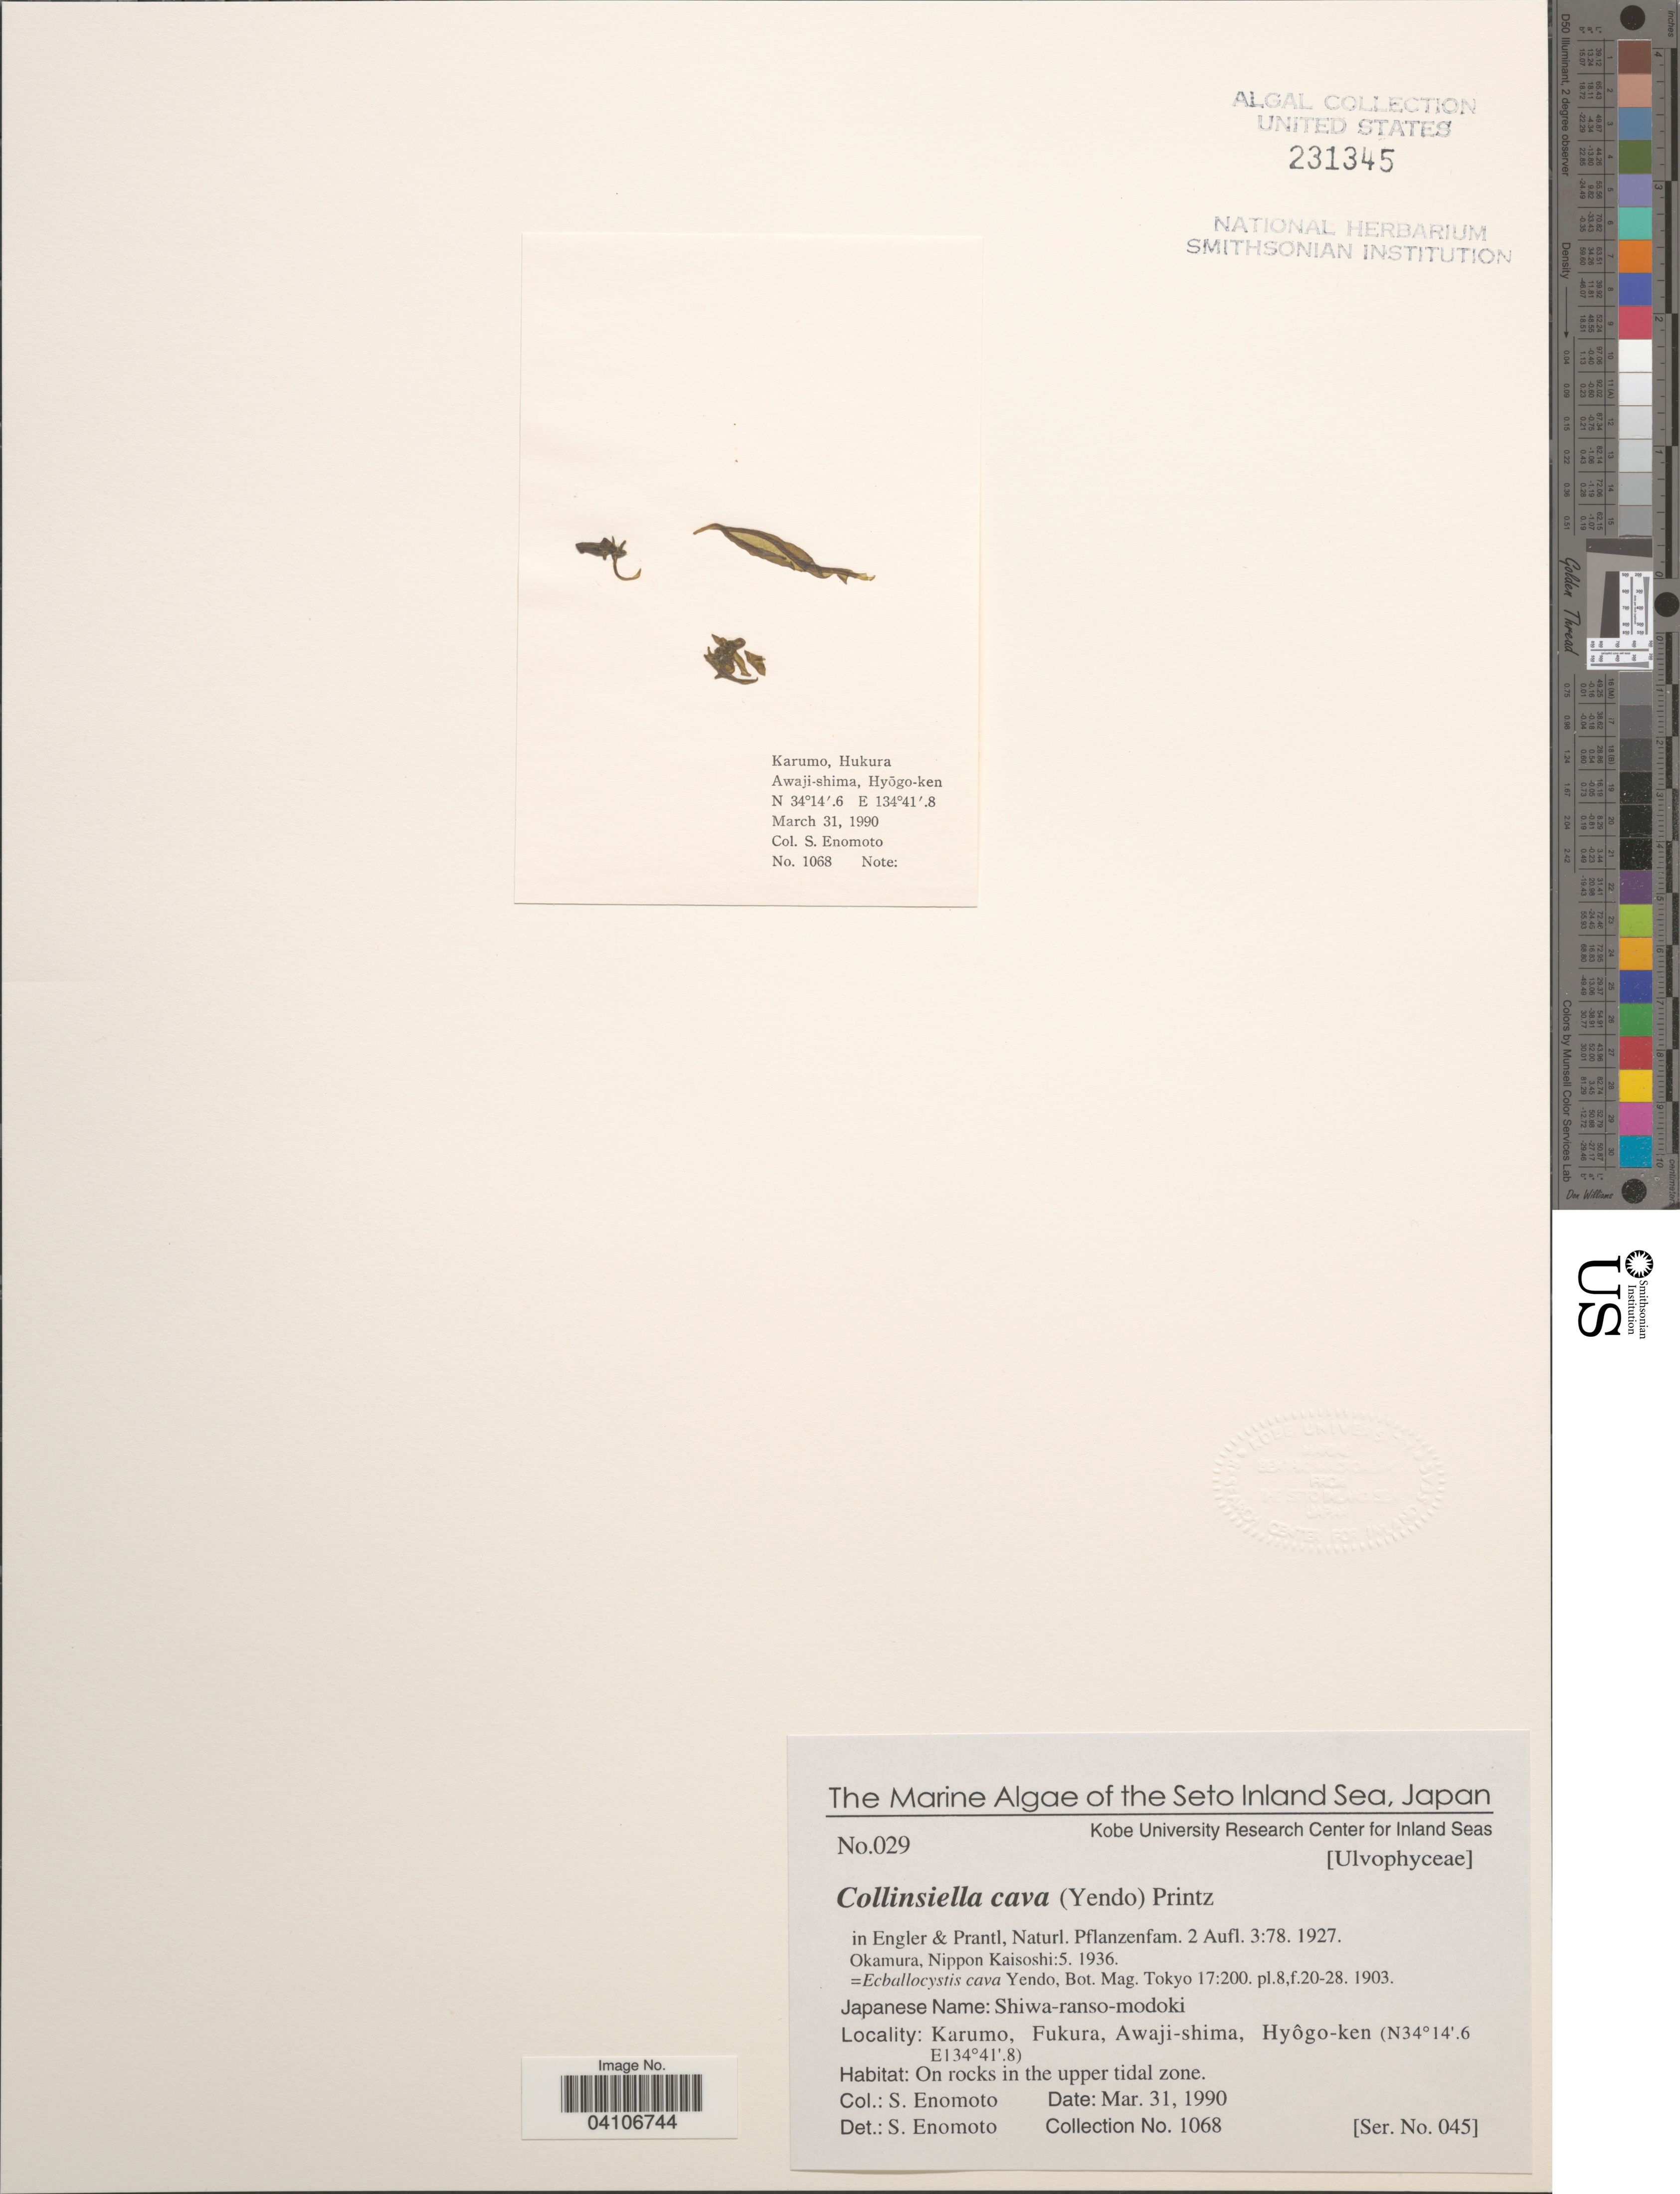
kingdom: Plantae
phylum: Chlorophyta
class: Ulvophyceae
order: Ulotrichales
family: Collinsiellaceae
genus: Collinsiella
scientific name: Collinsiella cava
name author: (Yendo) Printz in Engler & Prantl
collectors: S. Enomoto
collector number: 1068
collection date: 1990-03-31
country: Japan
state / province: Hyogo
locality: The Seto Inland Sea. Karumo, Fukura, Awaji-shima, Hyôgo-ken. On rocks in the upper tidal zone.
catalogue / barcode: US 231345